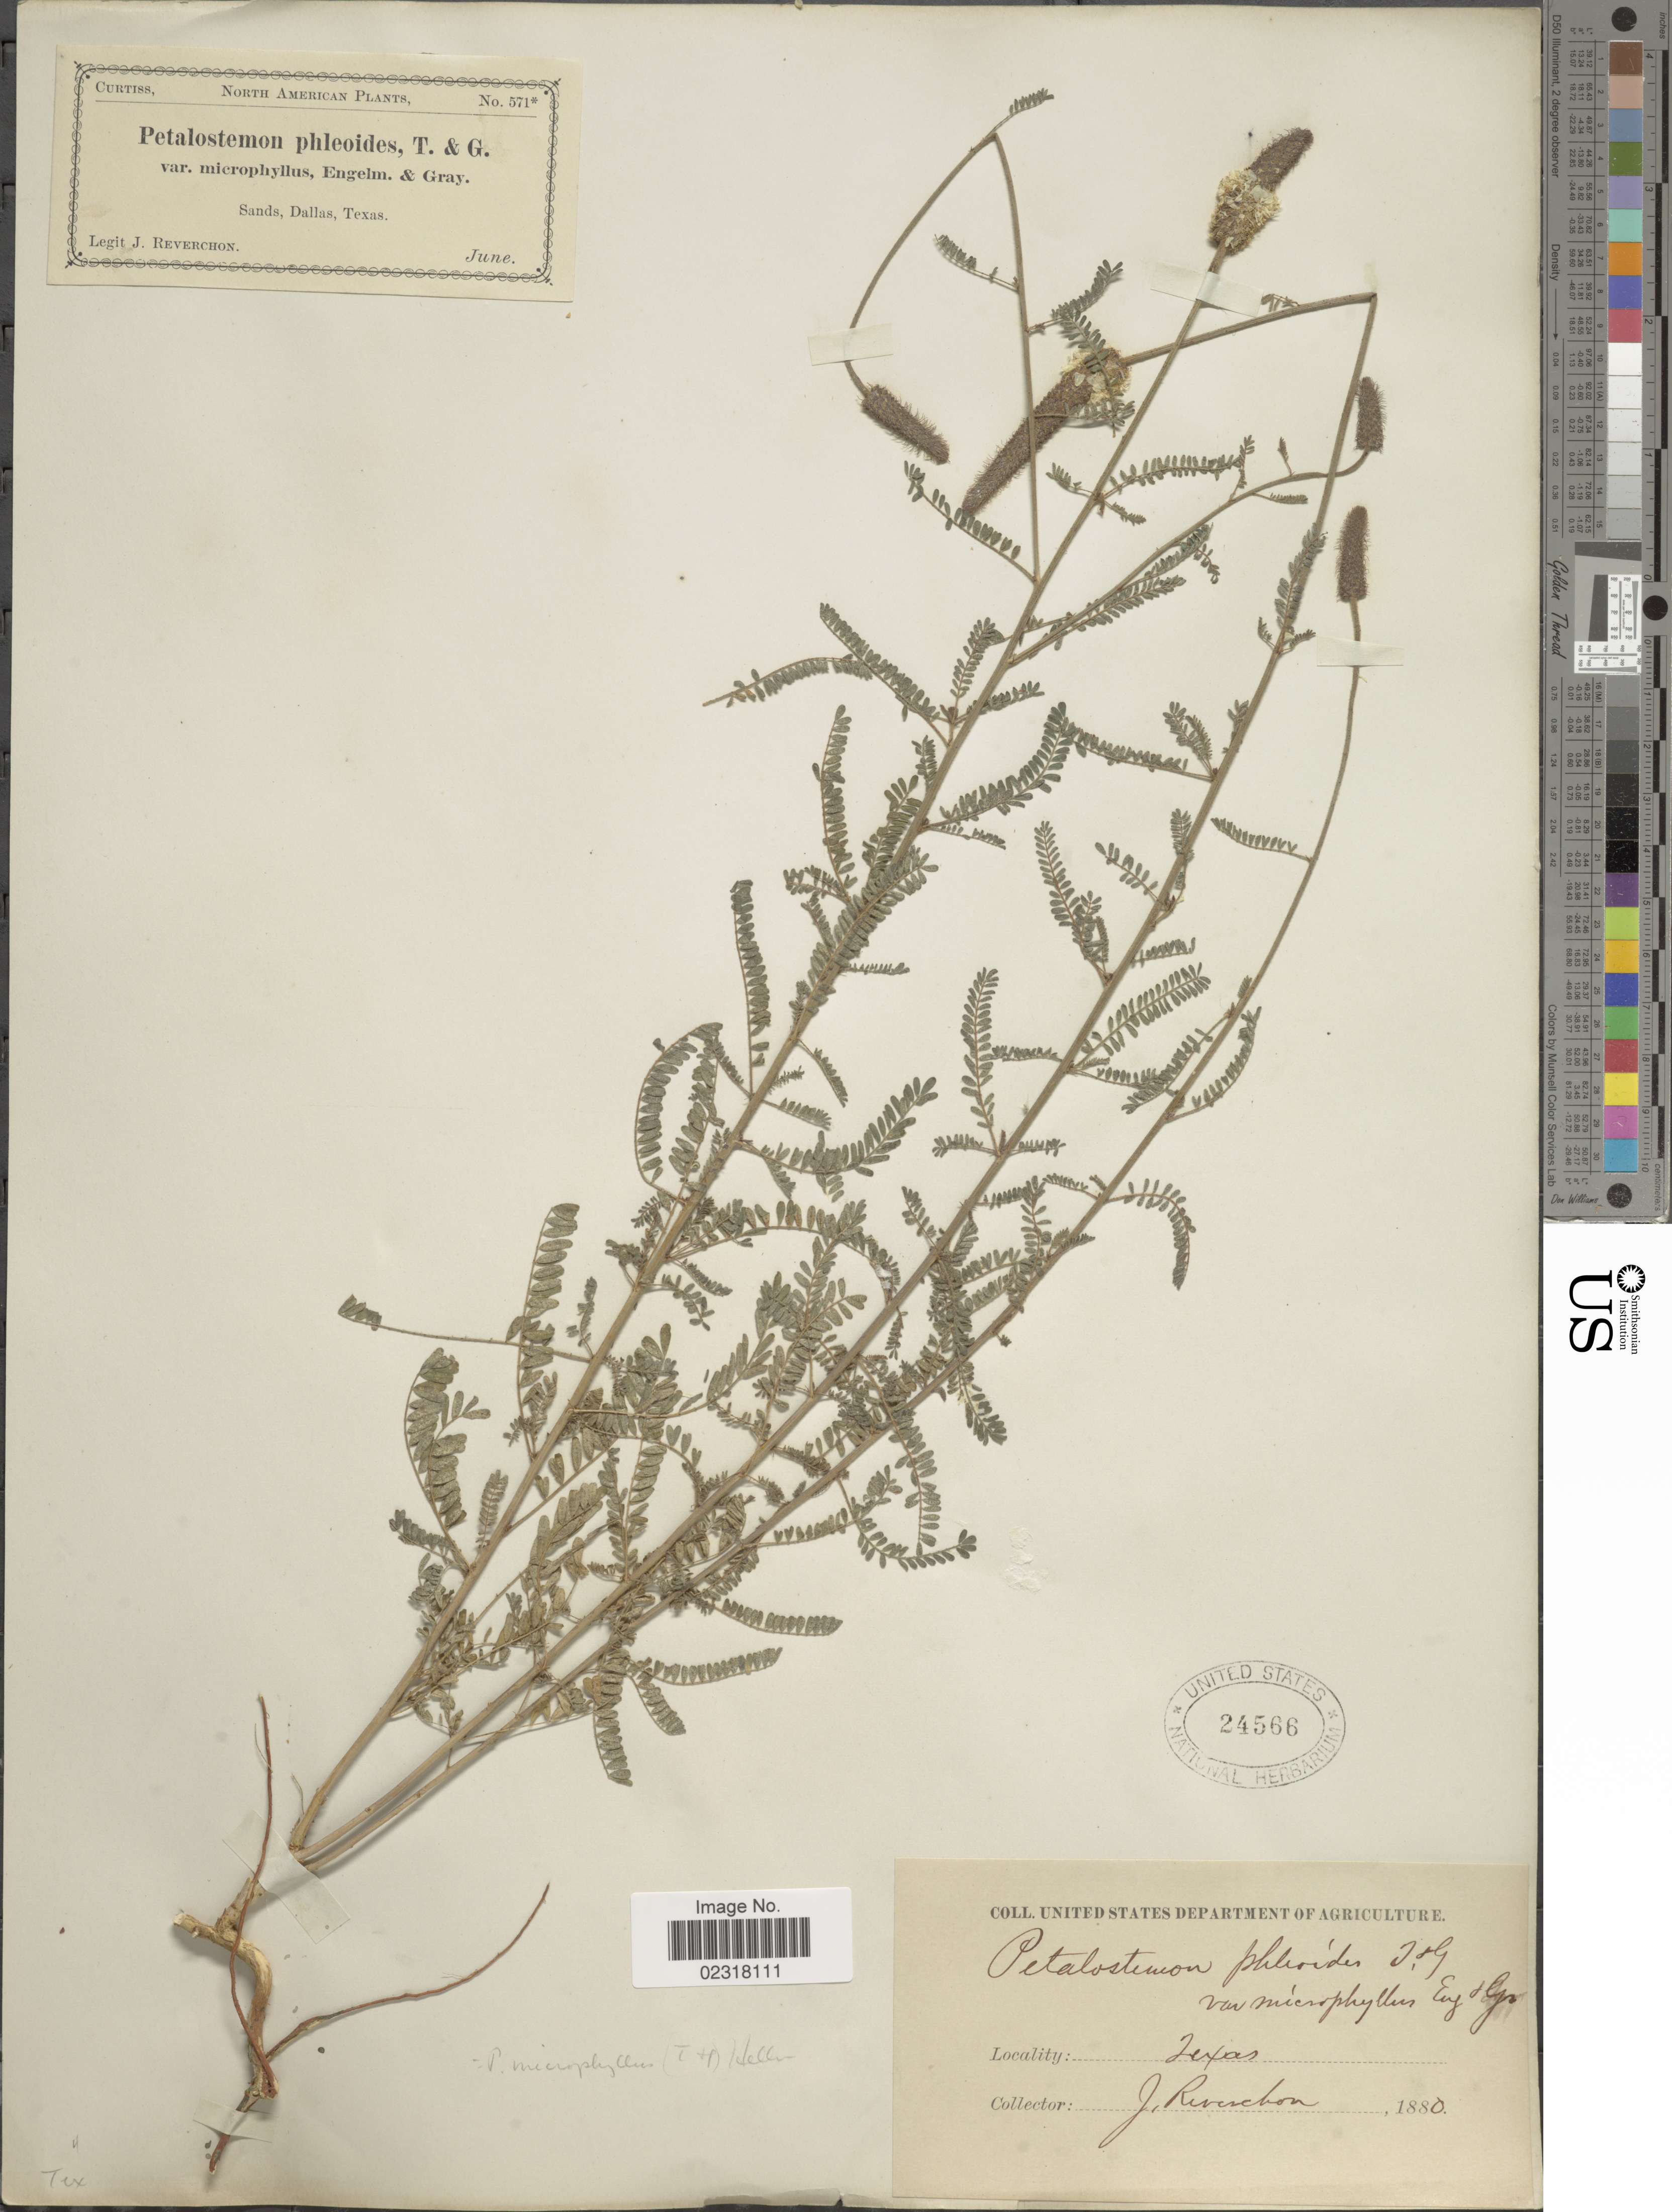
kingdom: Plantae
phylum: Tracheophyta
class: Magnoliopsida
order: Fabales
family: Fabaceae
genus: Dalea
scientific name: Dalea phleoides var. microphylla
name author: (Torr. & A. Gray) Barneby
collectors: J. Reverchon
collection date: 1880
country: United States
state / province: Texas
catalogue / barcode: US 24566